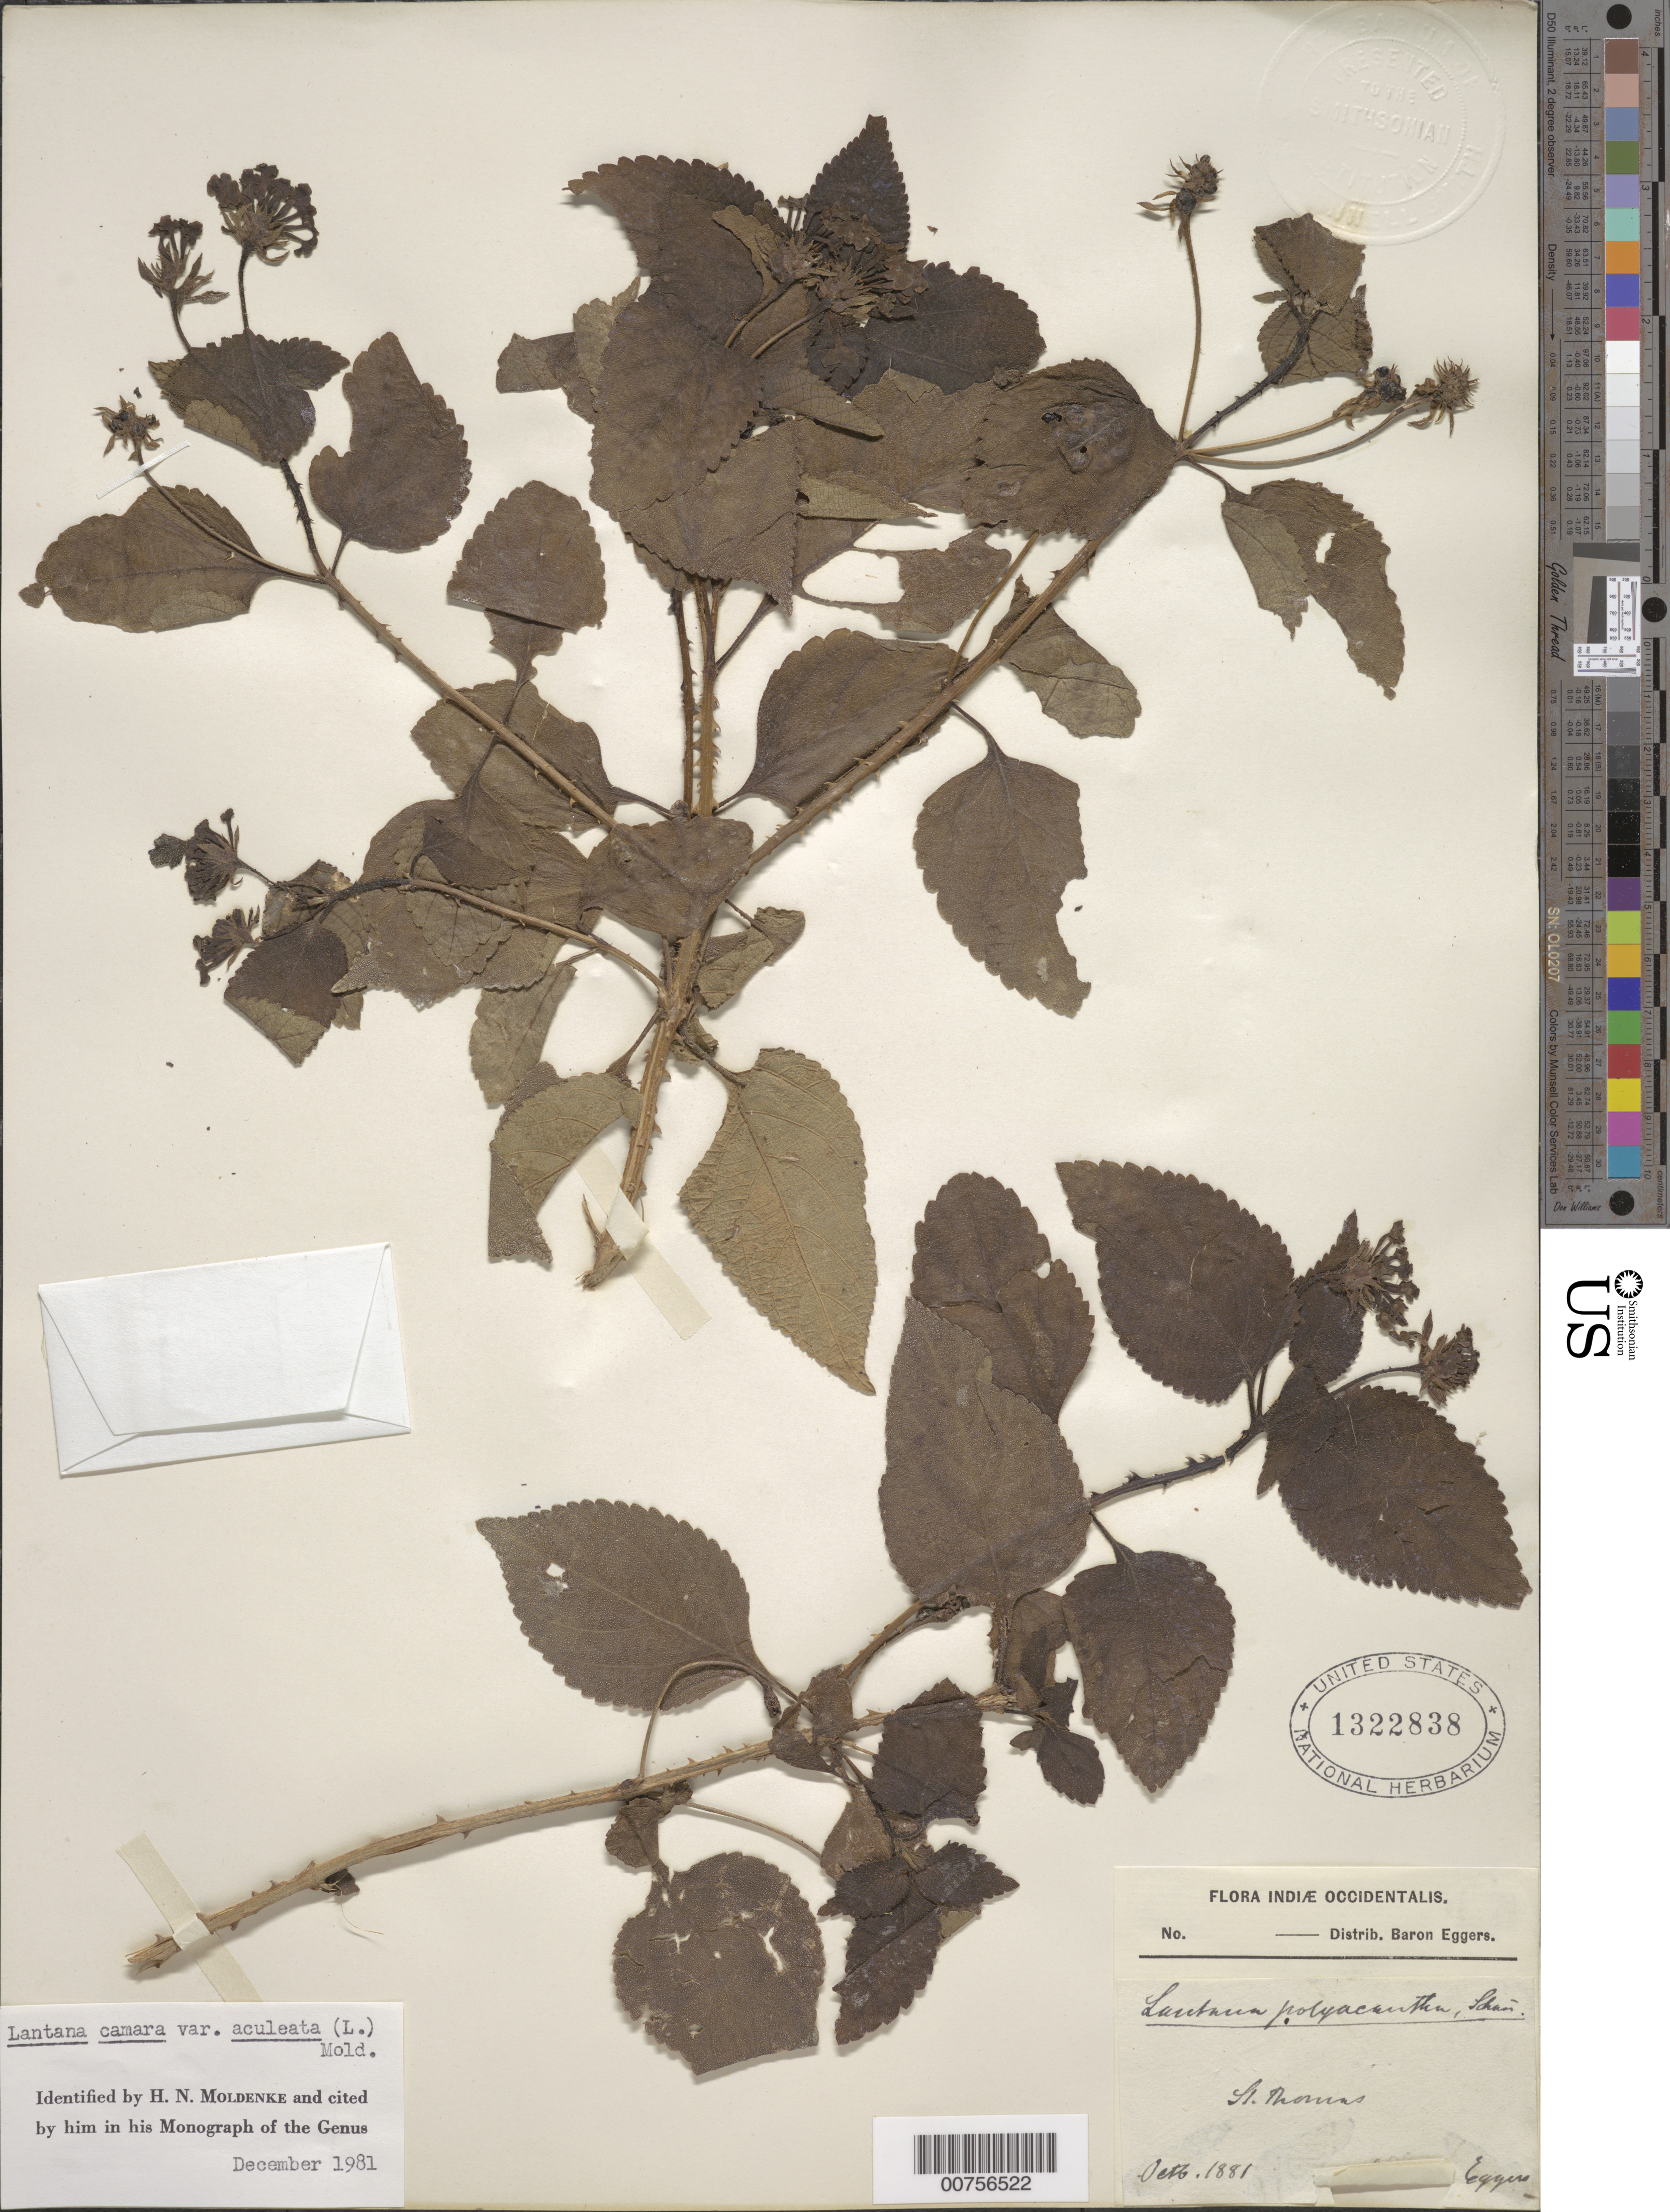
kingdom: Plantae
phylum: Tracheophyta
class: Magnoliopsida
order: Lamiales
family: Verbenaceae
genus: Lantana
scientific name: Lantana x aculeata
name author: L.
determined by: Moldenke, H. N.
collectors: H. F. A. von Eggers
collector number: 298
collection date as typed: Oct 1881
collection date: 1881-10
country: U.S. Virgin Islands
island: St. Thomas I.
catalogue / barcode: US 1322838